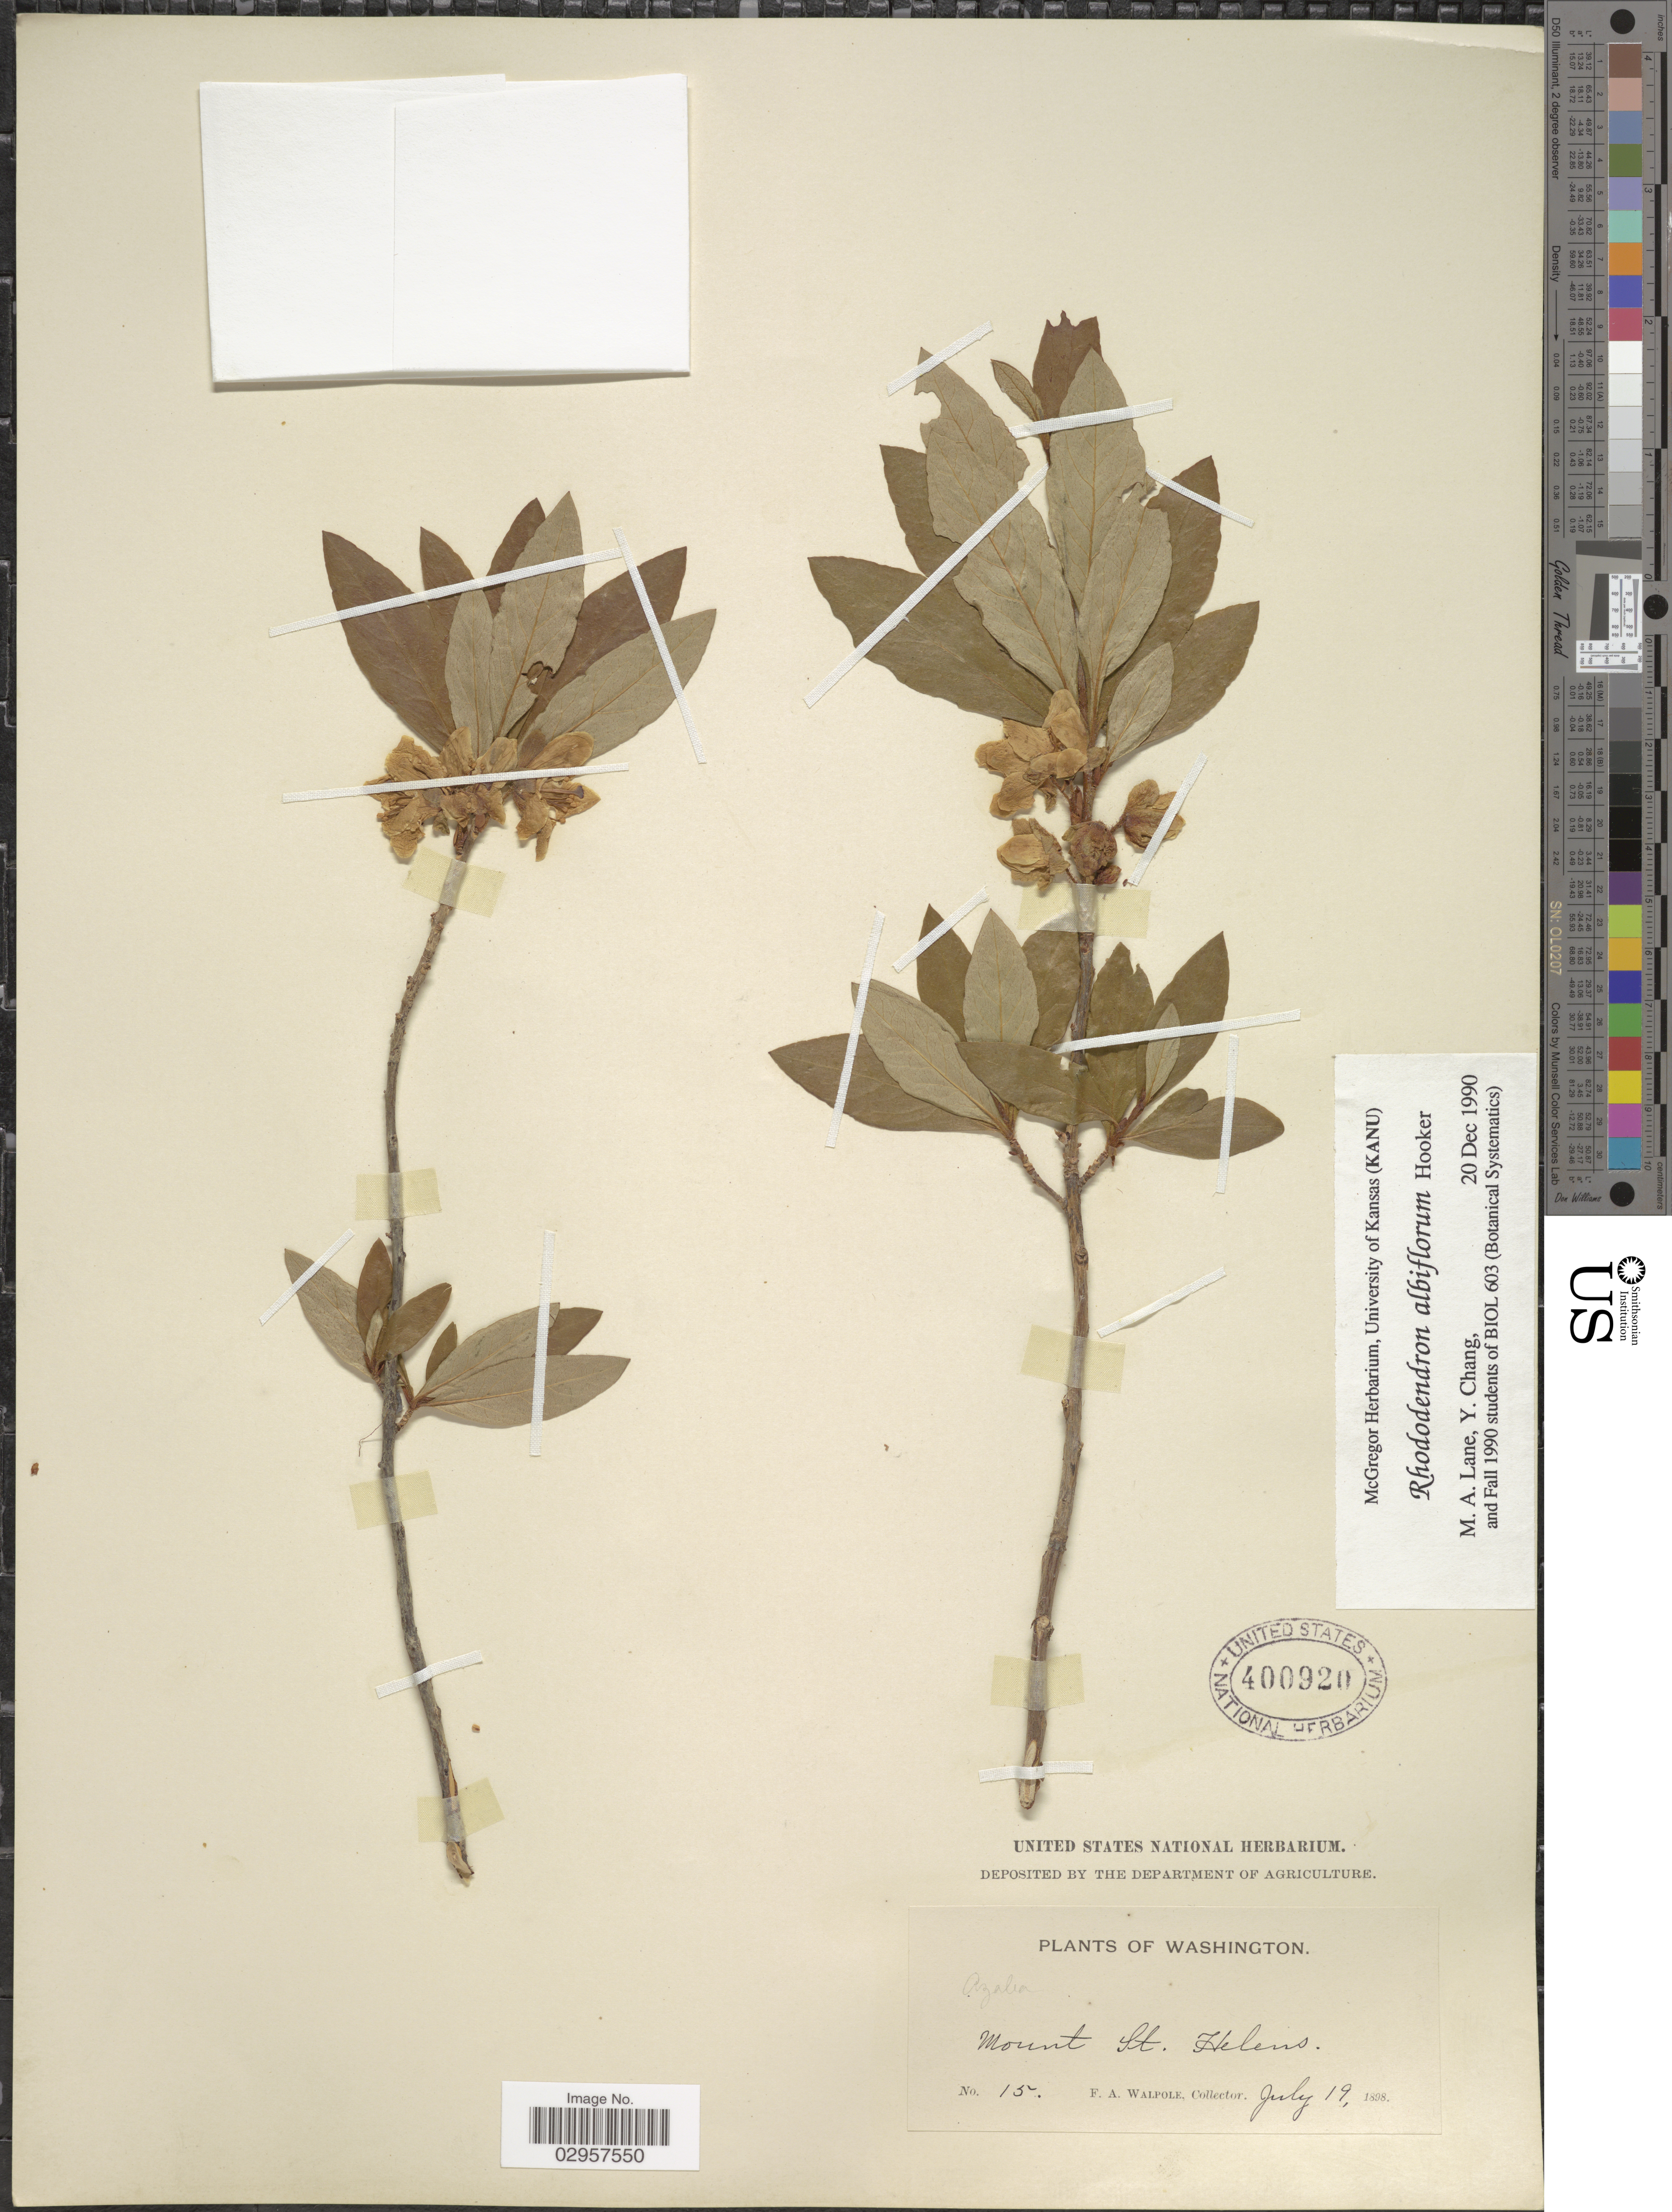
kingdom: Plantae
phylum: Tracheophyta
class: Magnoliopsida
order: Ericales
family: Ericaceae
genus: Rhododendron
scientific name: Rhododendron albiflorum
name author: Hook.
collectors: F. Walpole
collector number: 15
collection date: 1898-07-17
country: United States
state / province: Washington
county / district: Skamania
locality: Mount St. Helens.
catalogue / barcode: US 400920